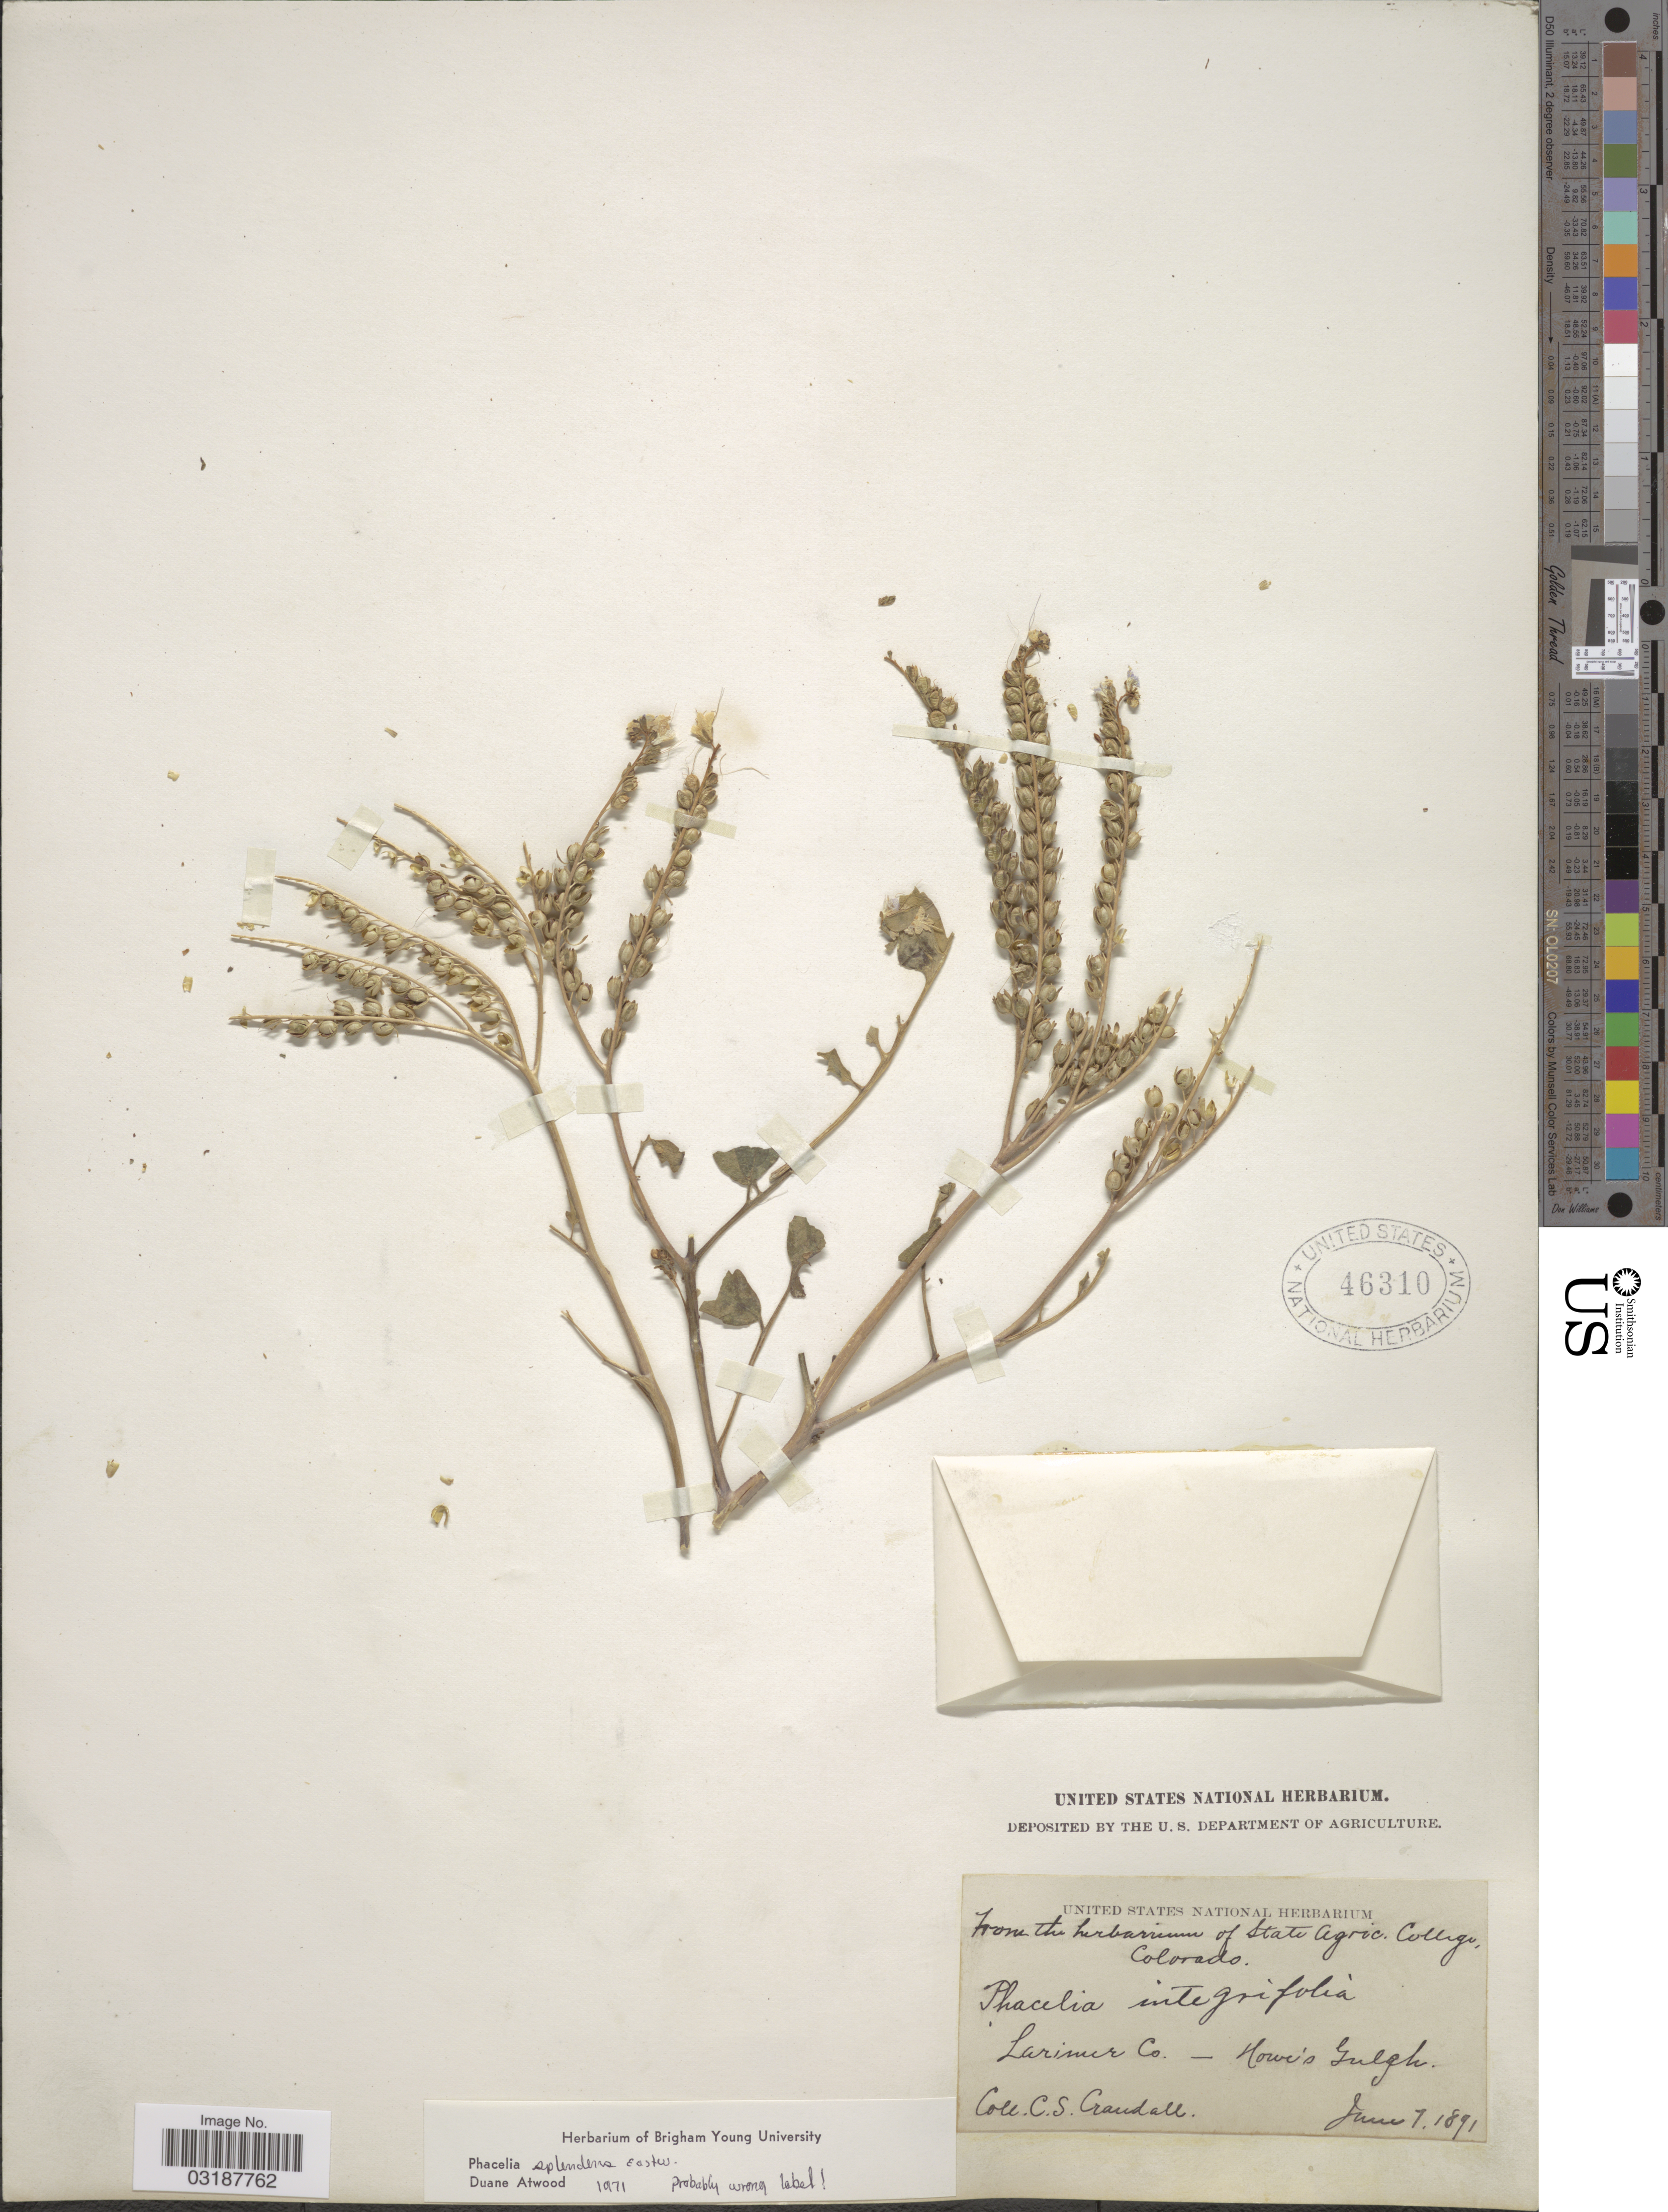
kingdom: Plantae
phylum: Tracheophyta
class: Magnoliopsida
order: Boraginales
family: Hydrophyllaceae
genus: Phacelia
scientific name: Phacelia splendens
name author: Eastw.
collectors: C. Crandall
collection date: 1891-06-07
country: United States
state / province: Colorado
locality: Larimer Co., Howe's Gulch.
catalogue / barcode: US 46310